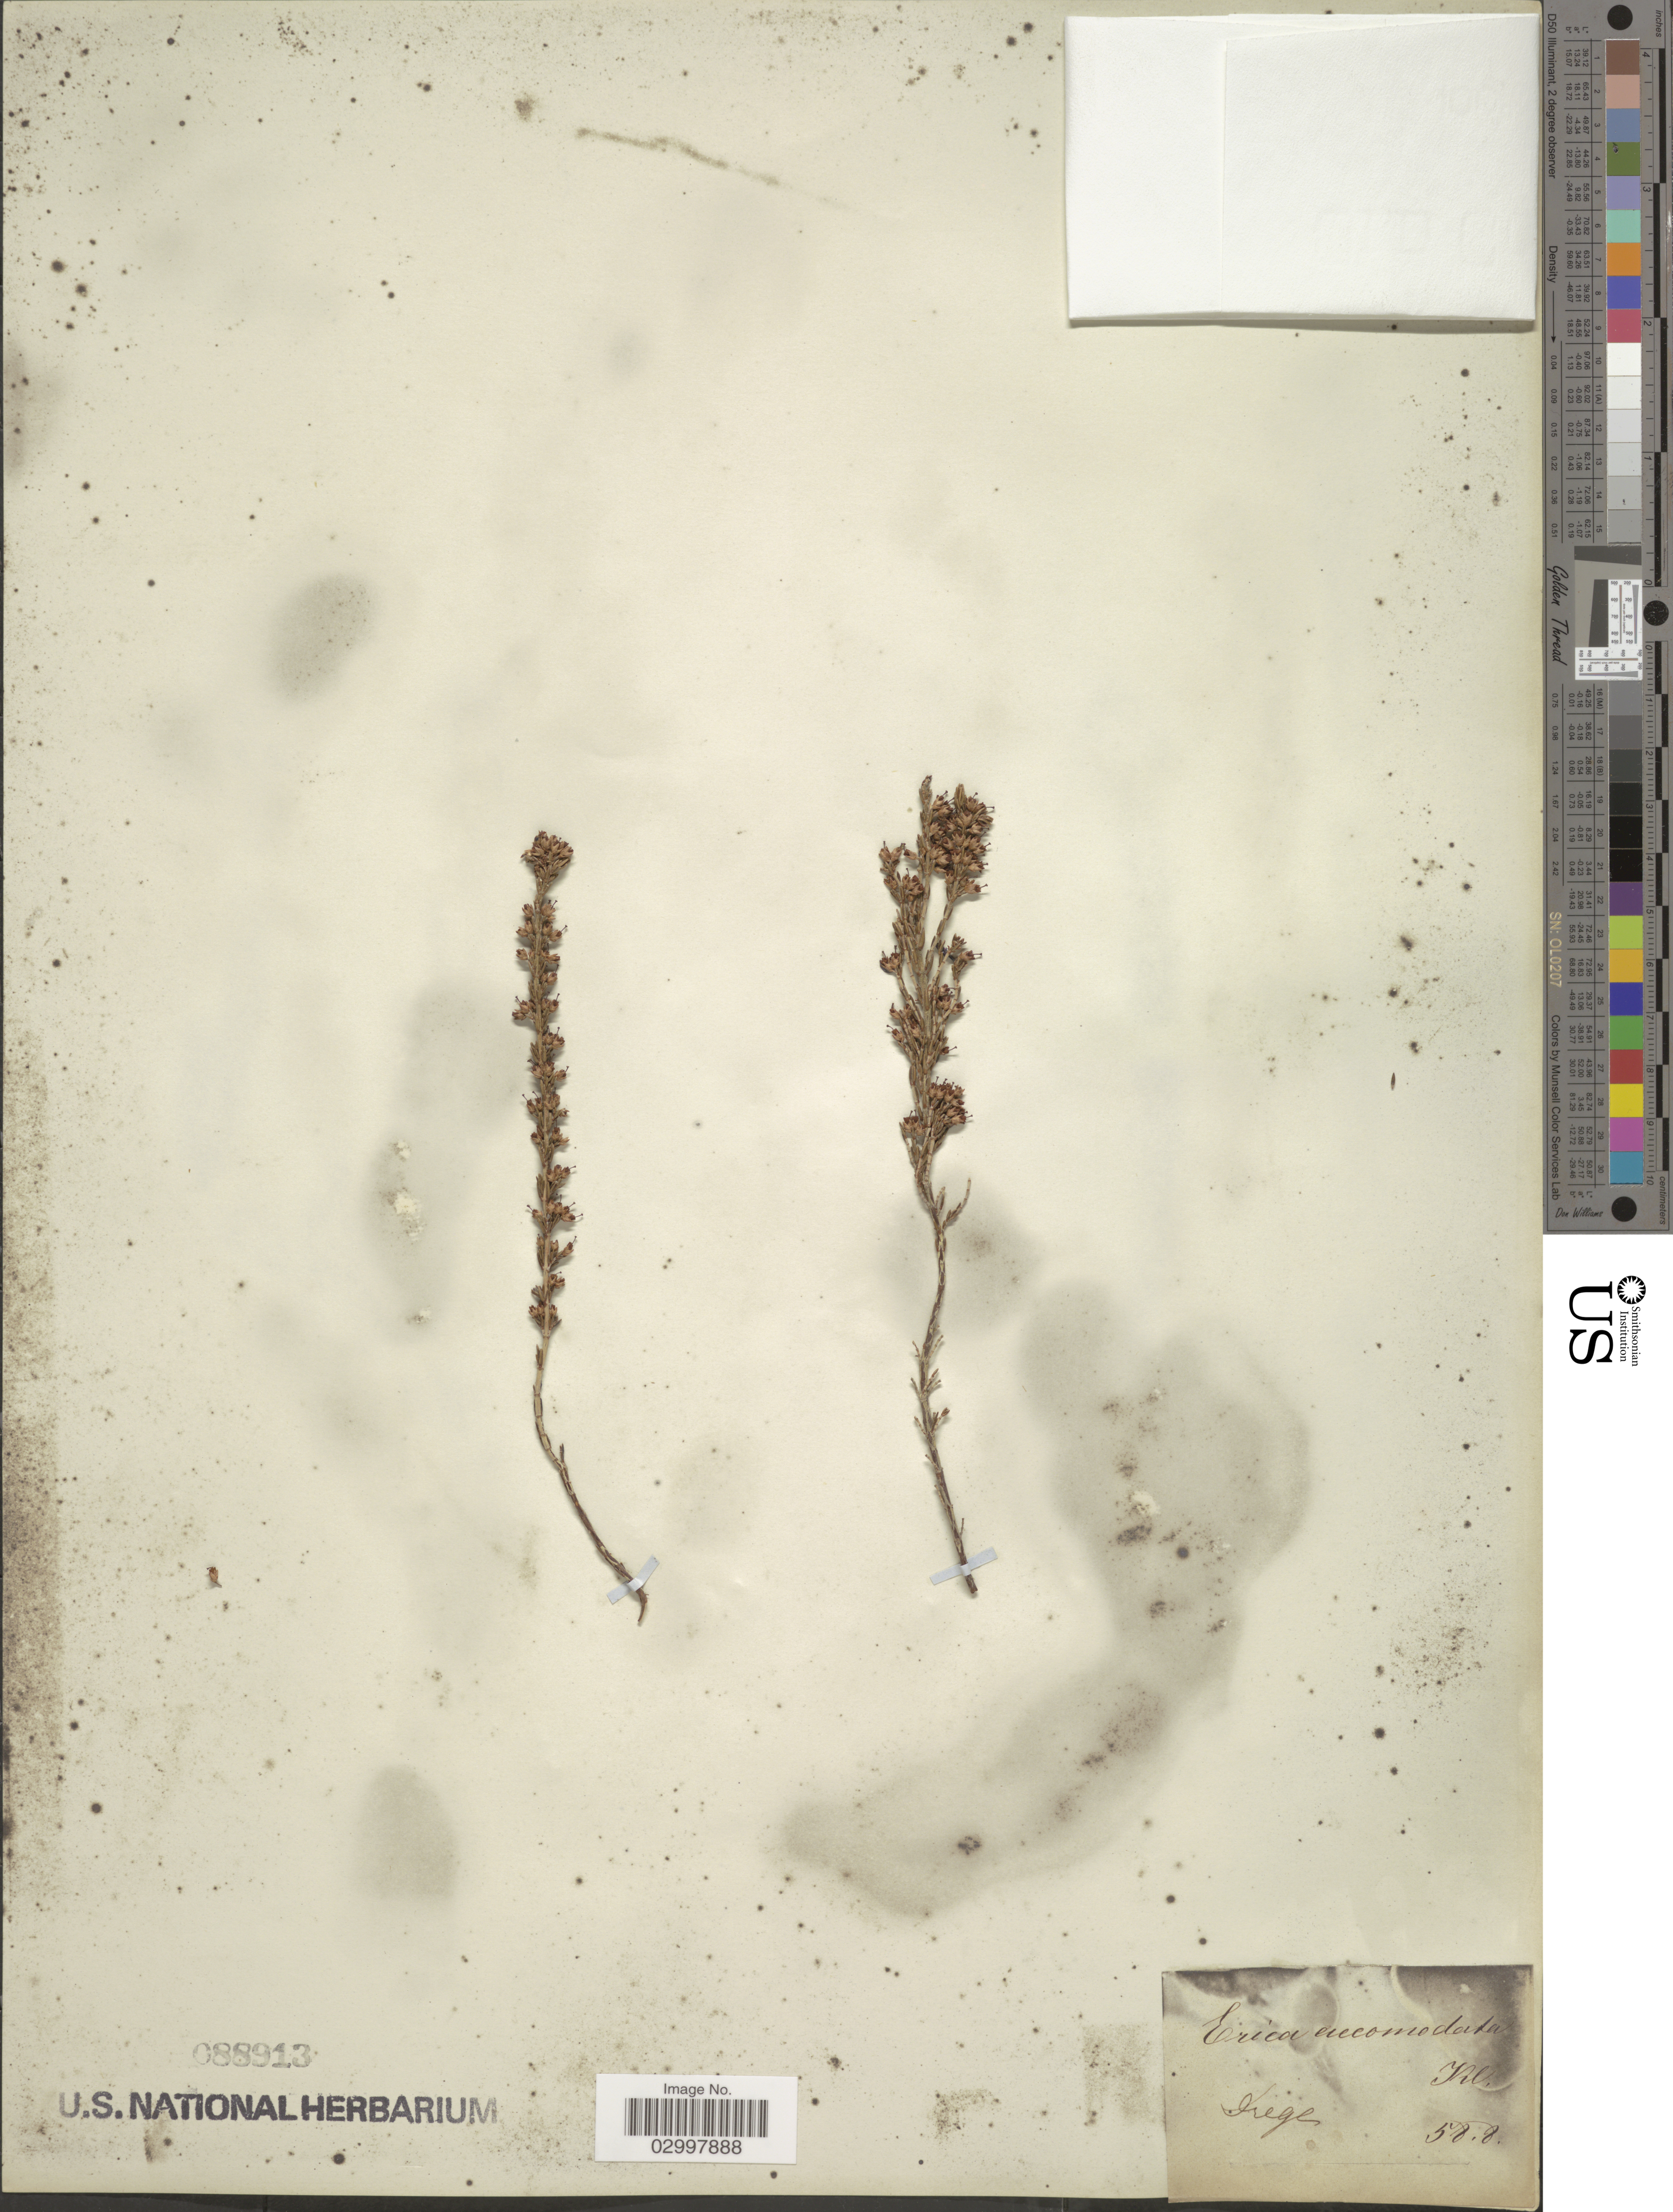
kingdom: Plantae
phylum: Tracheophyta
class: Magnoliopsida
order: Ericales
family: Ericaceae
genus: Erica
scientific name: Erica accommodata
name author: Klotzsch ex Benth.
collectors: Drege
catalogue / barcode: US 88913